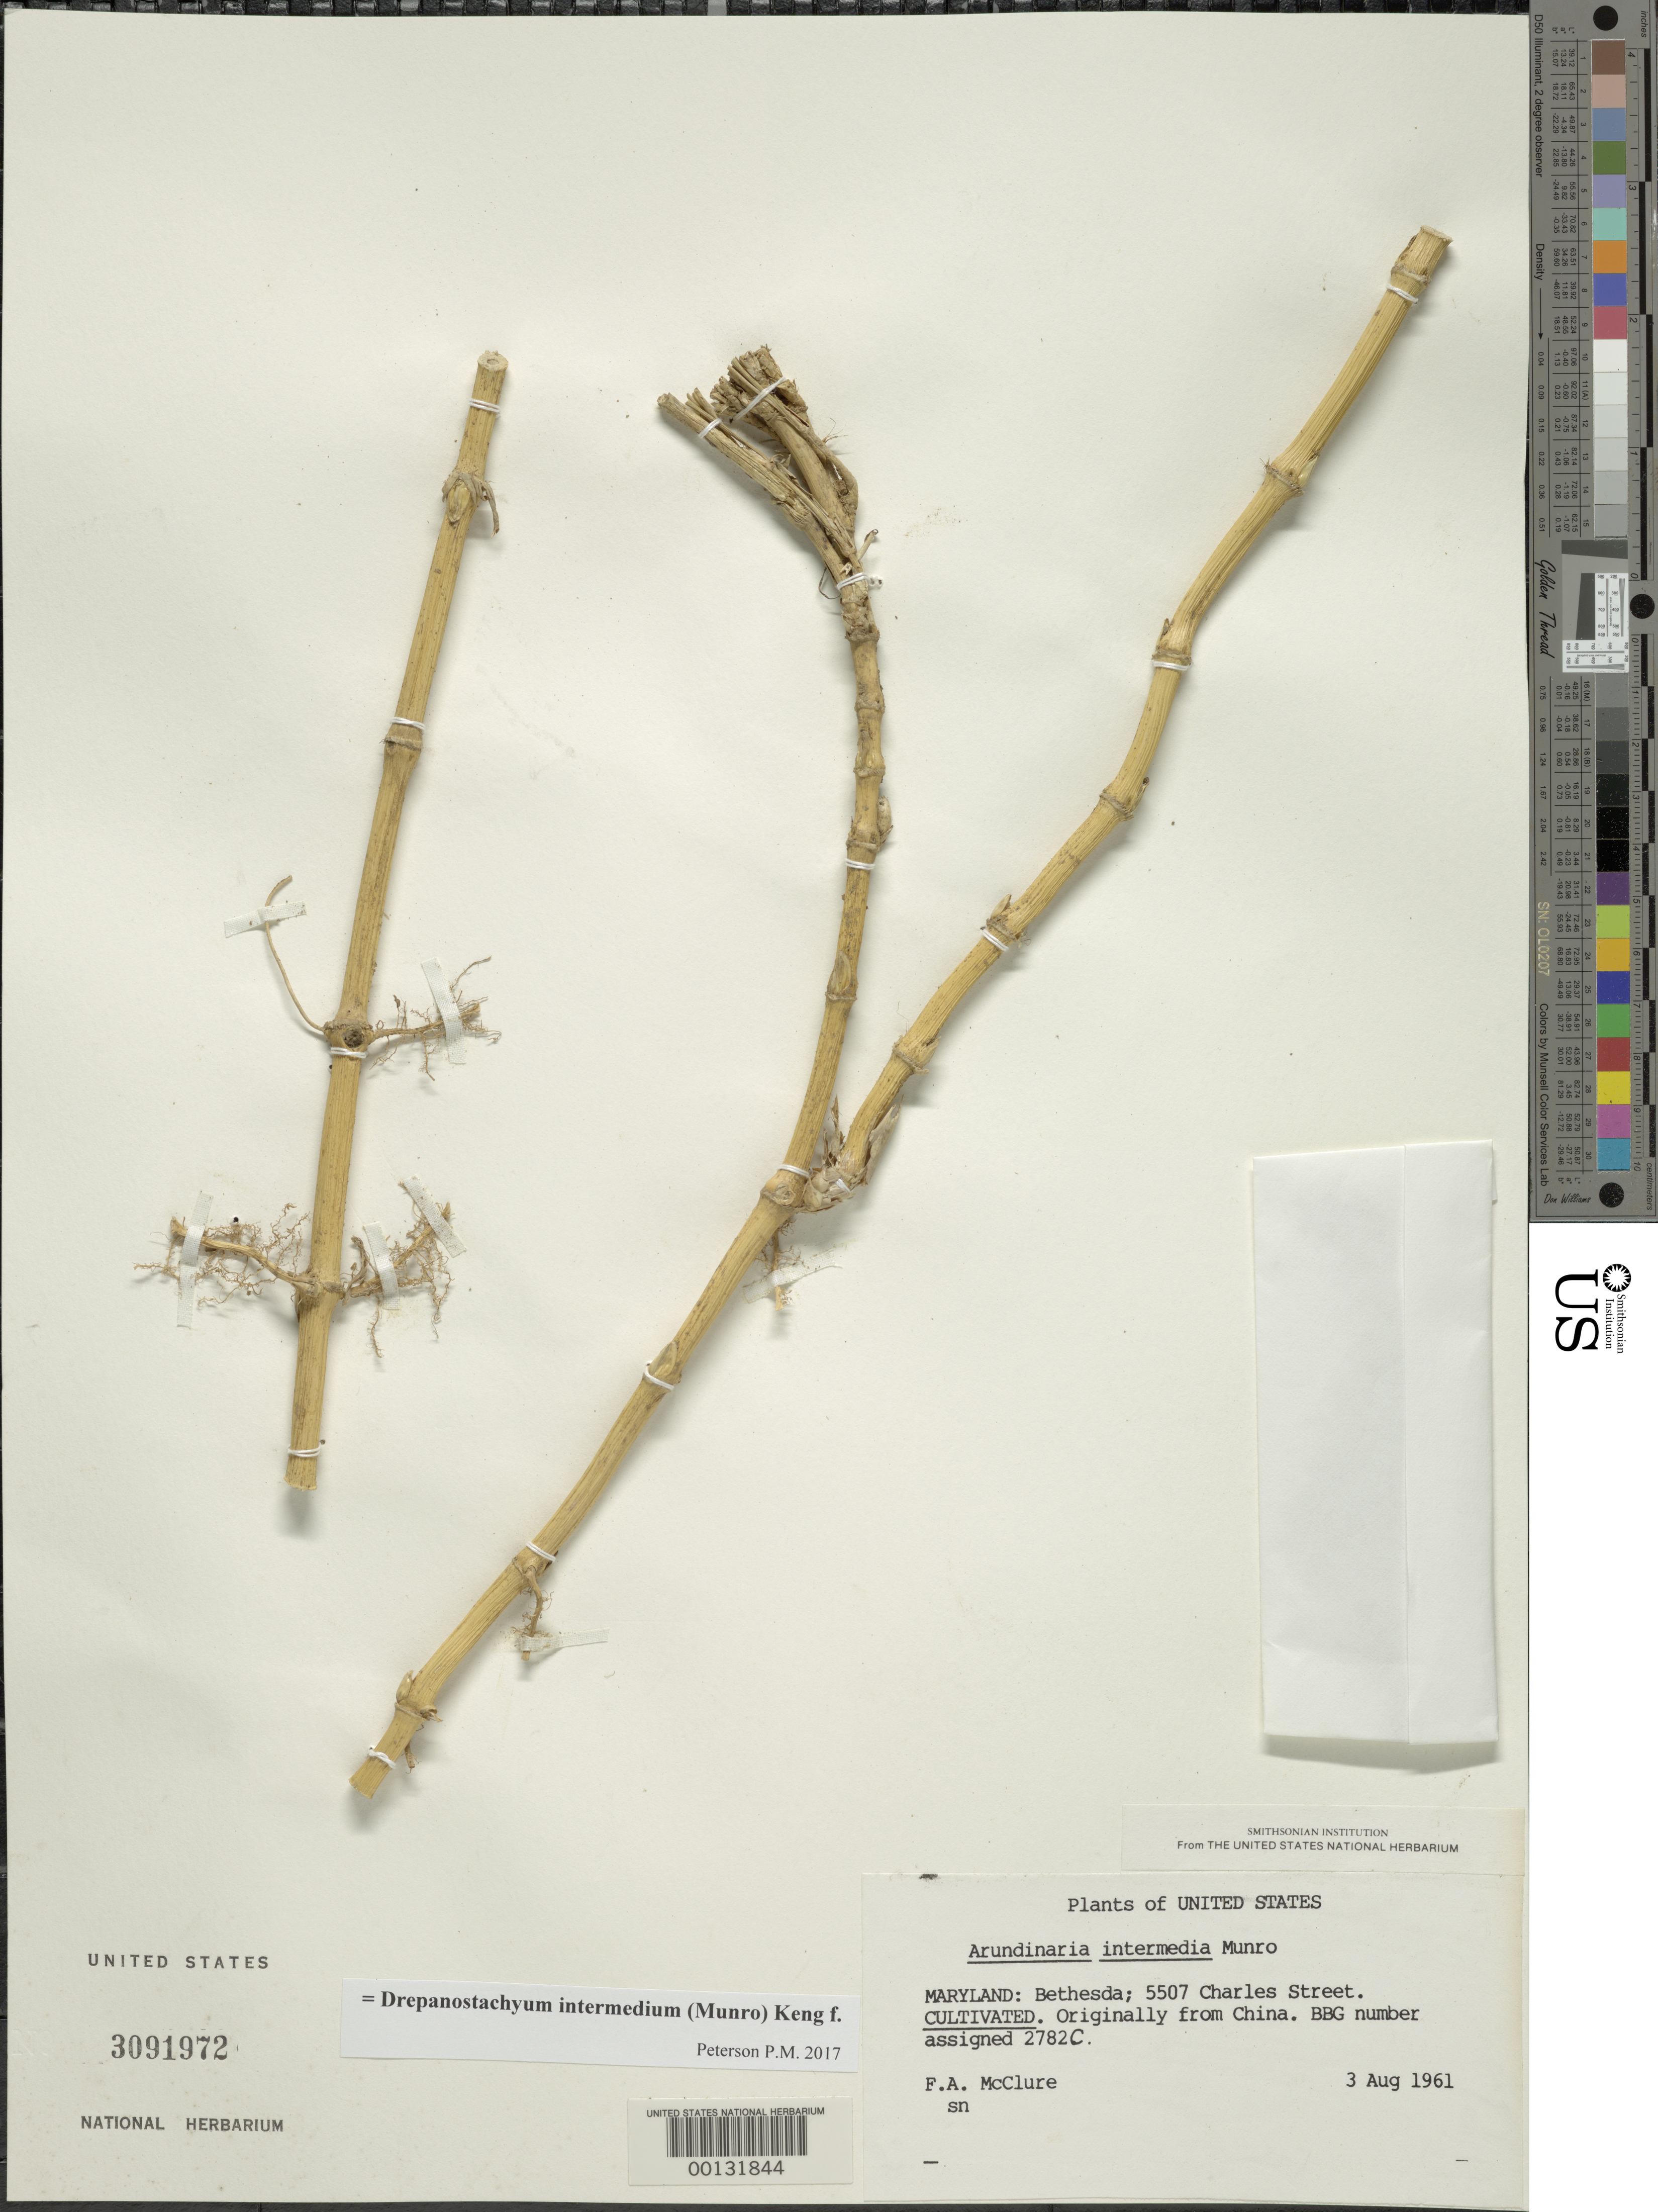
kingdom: Plantae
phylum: Tracheophyta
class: Liliopsida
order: Poales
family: Poaceae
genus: Drepanostachyum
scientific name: Drepanostachyum intermedium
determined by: Poaceae Reorganization Project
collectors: F. A. McClure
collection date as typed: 03 Aug 1961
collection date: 1961-08-03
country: United States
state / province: Maryland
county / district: Montgomery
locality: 5507 Charles Street, Bethesda (McClure's garden)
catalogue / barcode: US 3091972